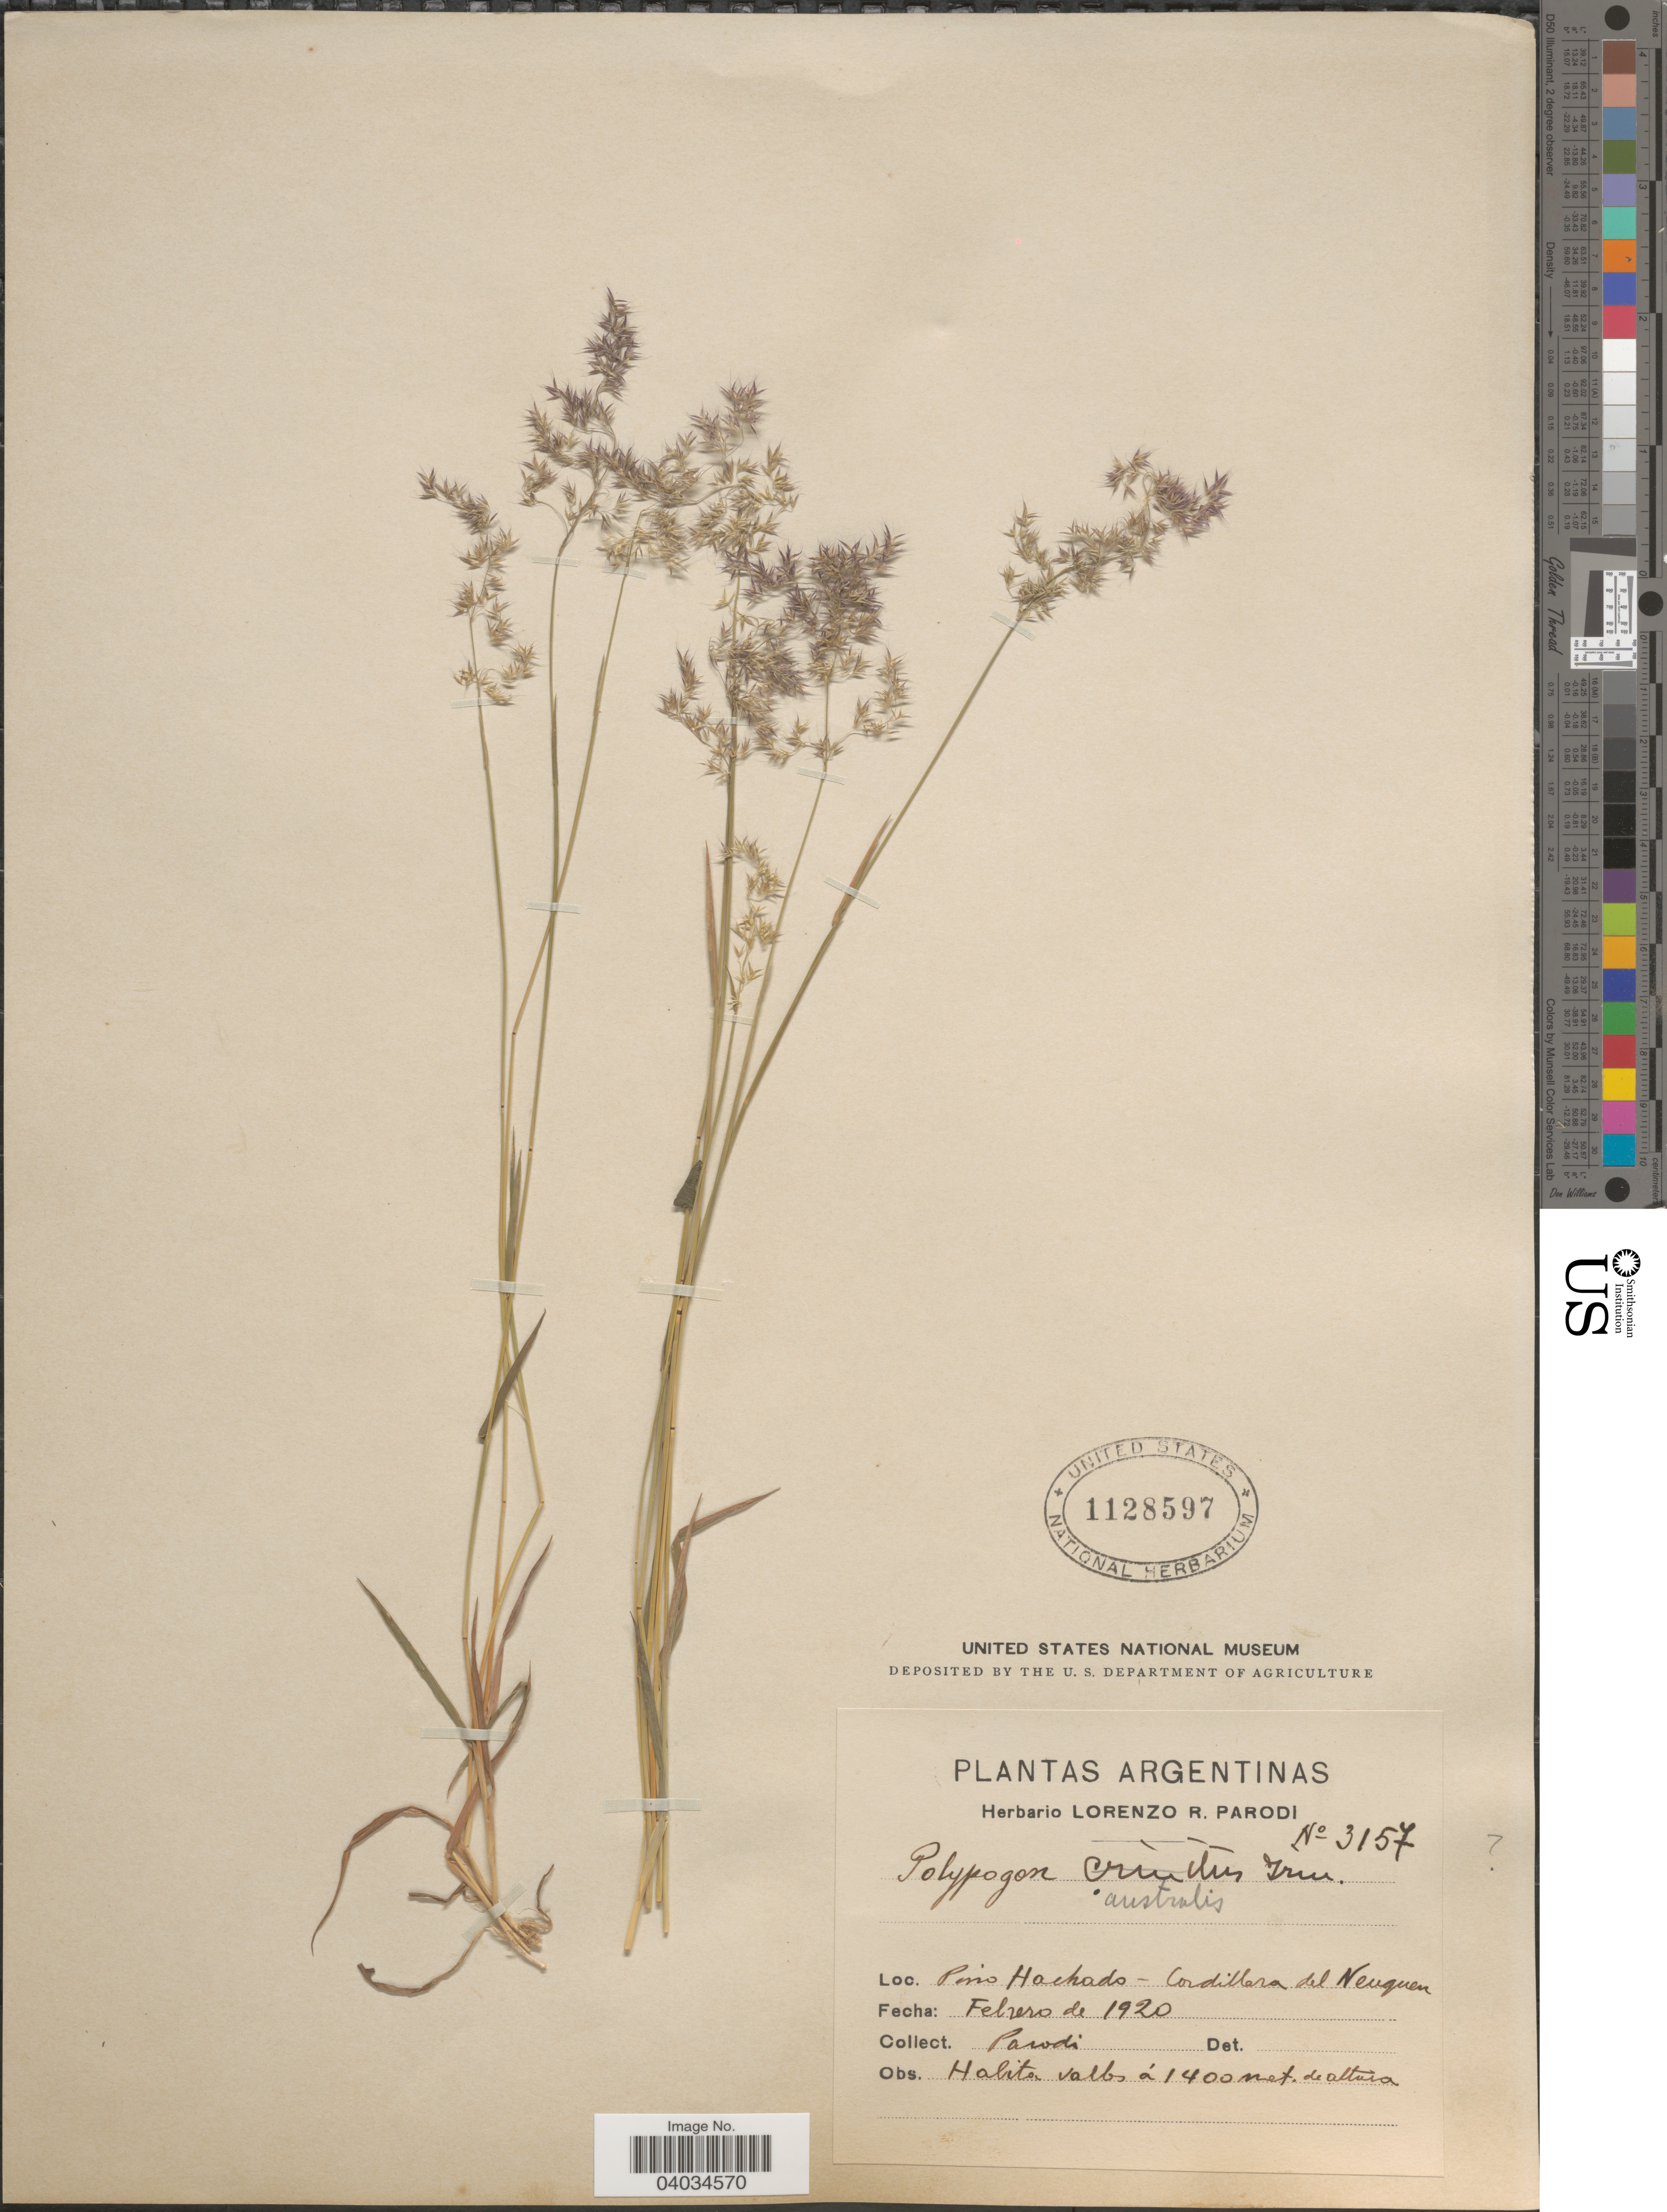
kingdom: Plantae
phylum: Tracheophyta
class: Liliopsida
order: Poales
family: Poaceae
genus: Polypogon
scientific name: Polypogon sp.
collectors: L. R. Parodi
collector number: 3157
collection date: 1920-02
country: Argentina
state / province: Neuquen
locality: Pino Hachado - Cordillera del Neuquen.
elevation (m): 1400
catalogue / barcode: US 1128597